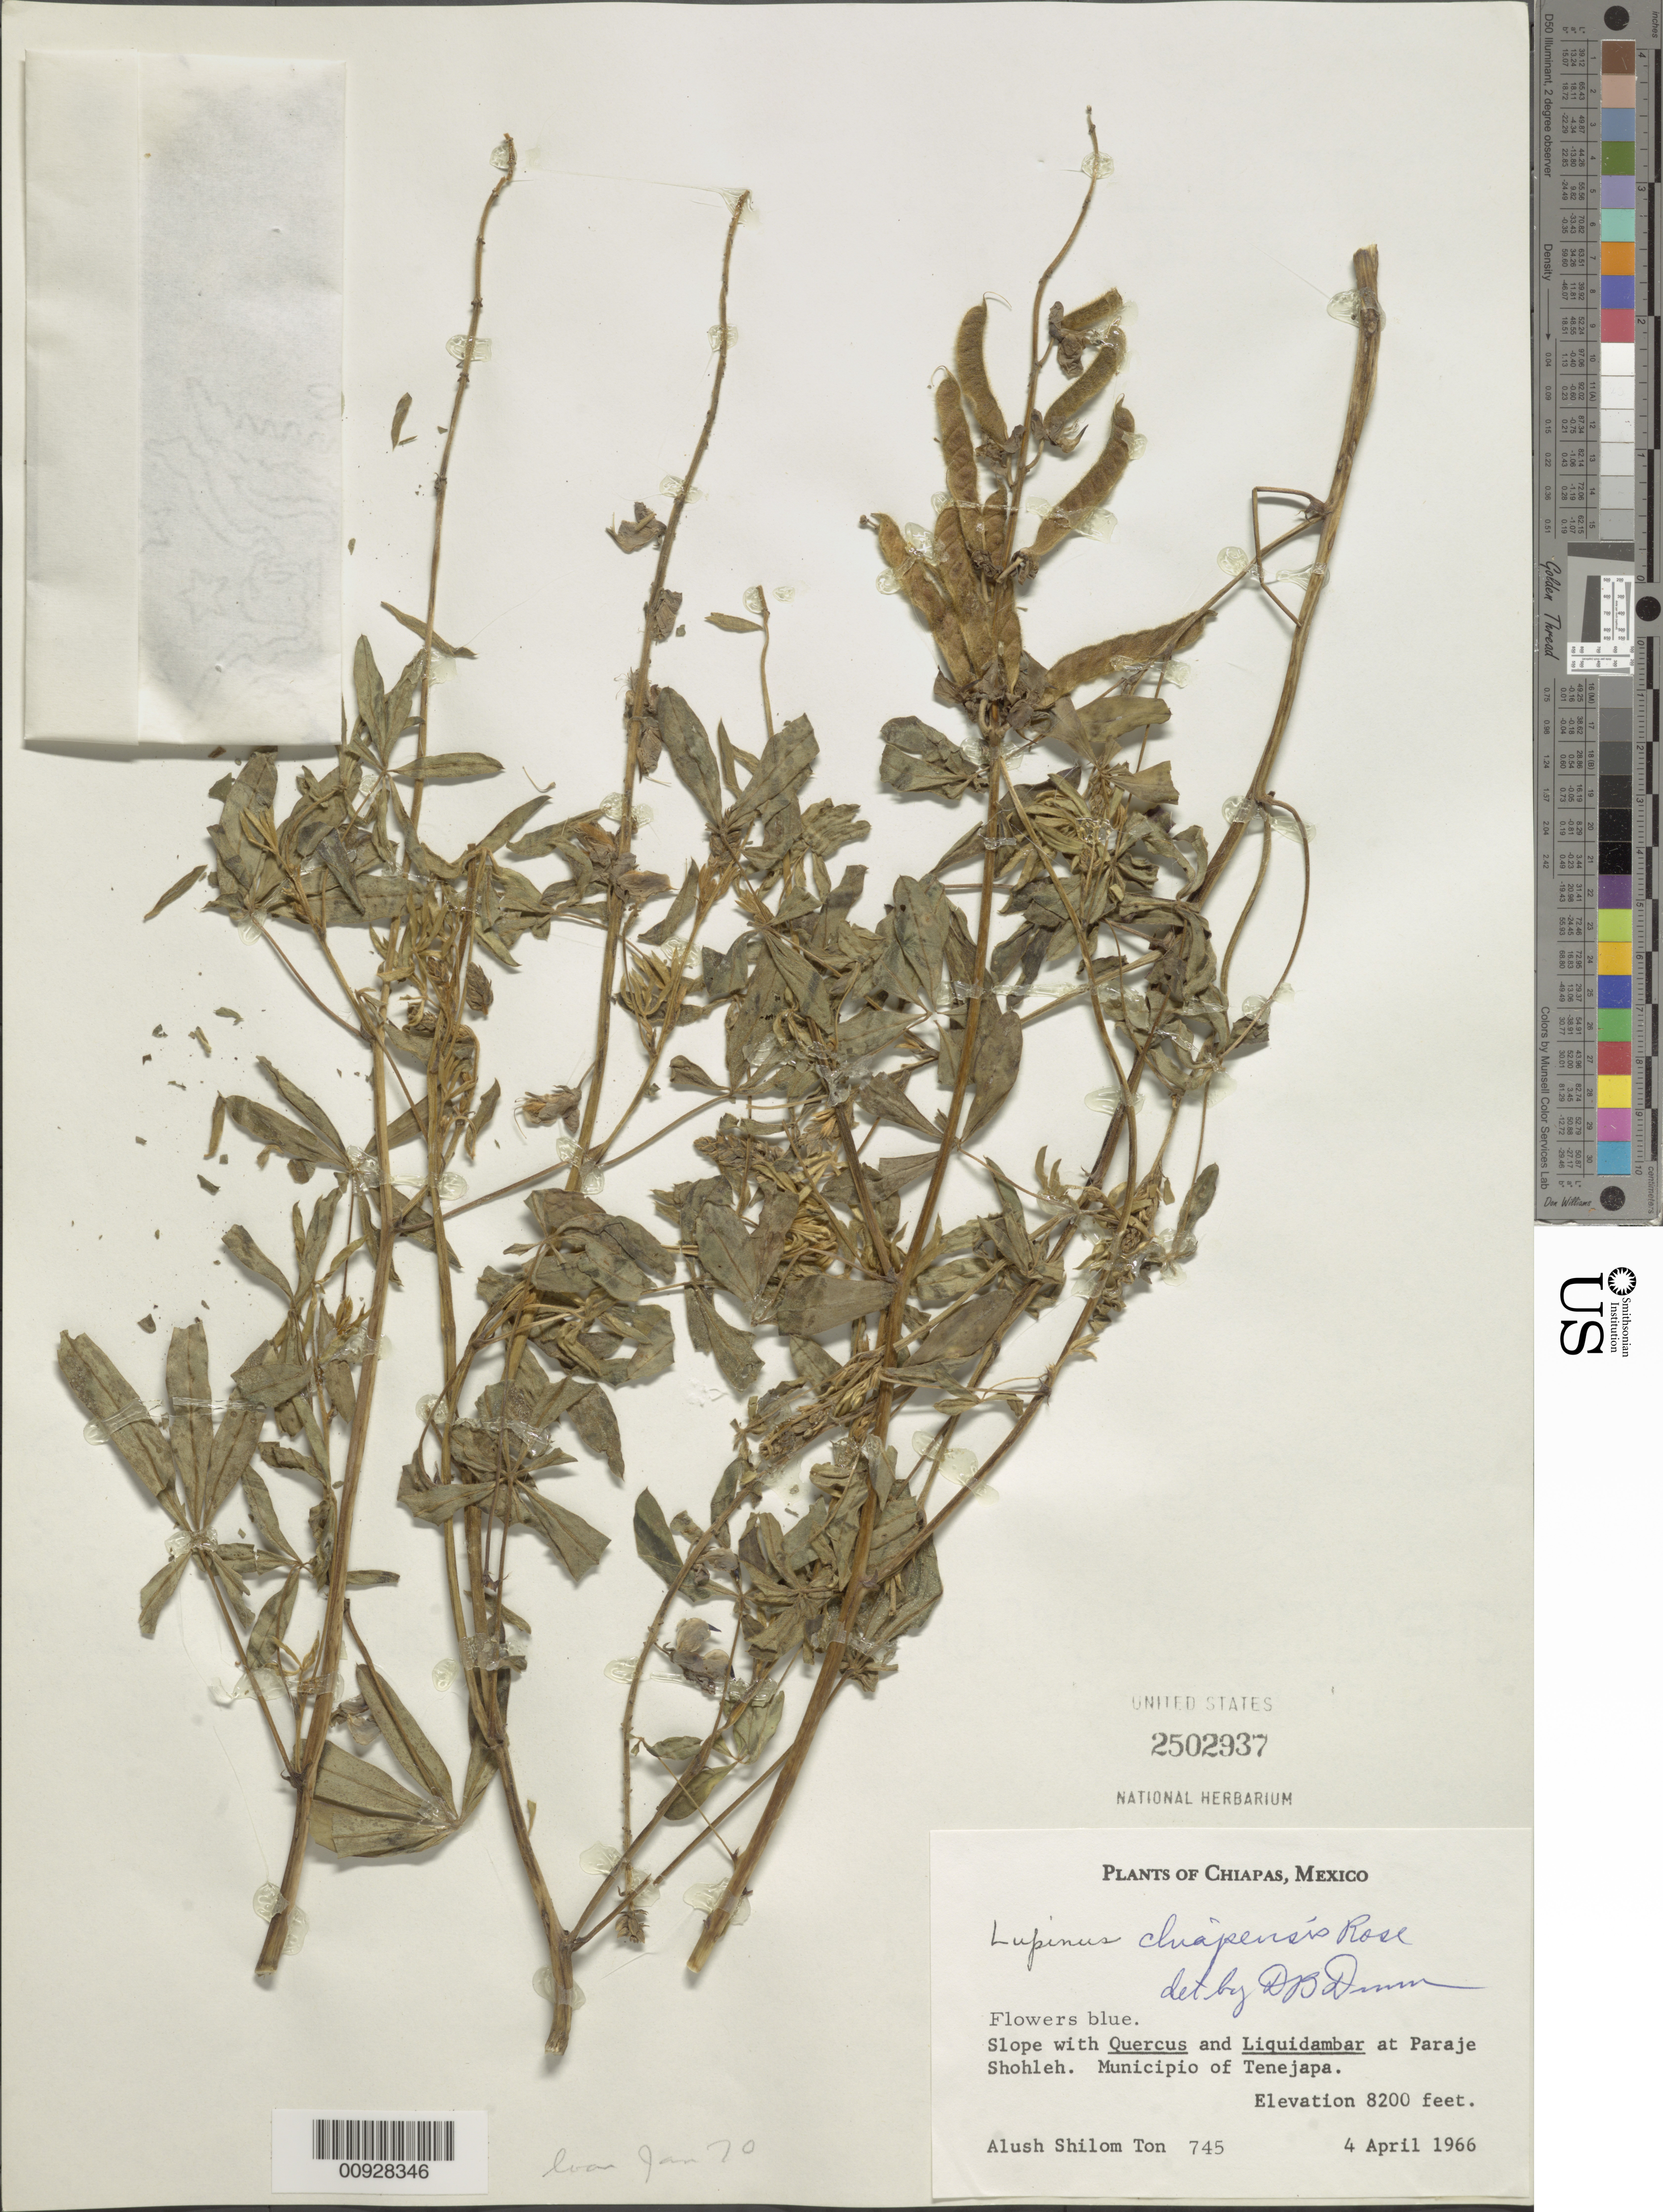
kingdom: Plantae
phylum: Tracheophyta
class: Magnoliopsida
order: Fabales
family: Fabaceae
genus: Lupinus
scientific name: Lupinus chiapensis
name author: Rose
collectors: A. Shilom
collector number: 745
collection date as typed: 04 Apr 1966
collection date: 1966-04-04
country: Mexico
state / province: Chiapas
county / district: Tenejapa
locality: At Paraje Shohleh. Municipio of Tenejapa, Chiapas.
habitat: Slope with Quercus and Liquidambar.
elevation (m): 2499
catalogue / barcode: US 2502937